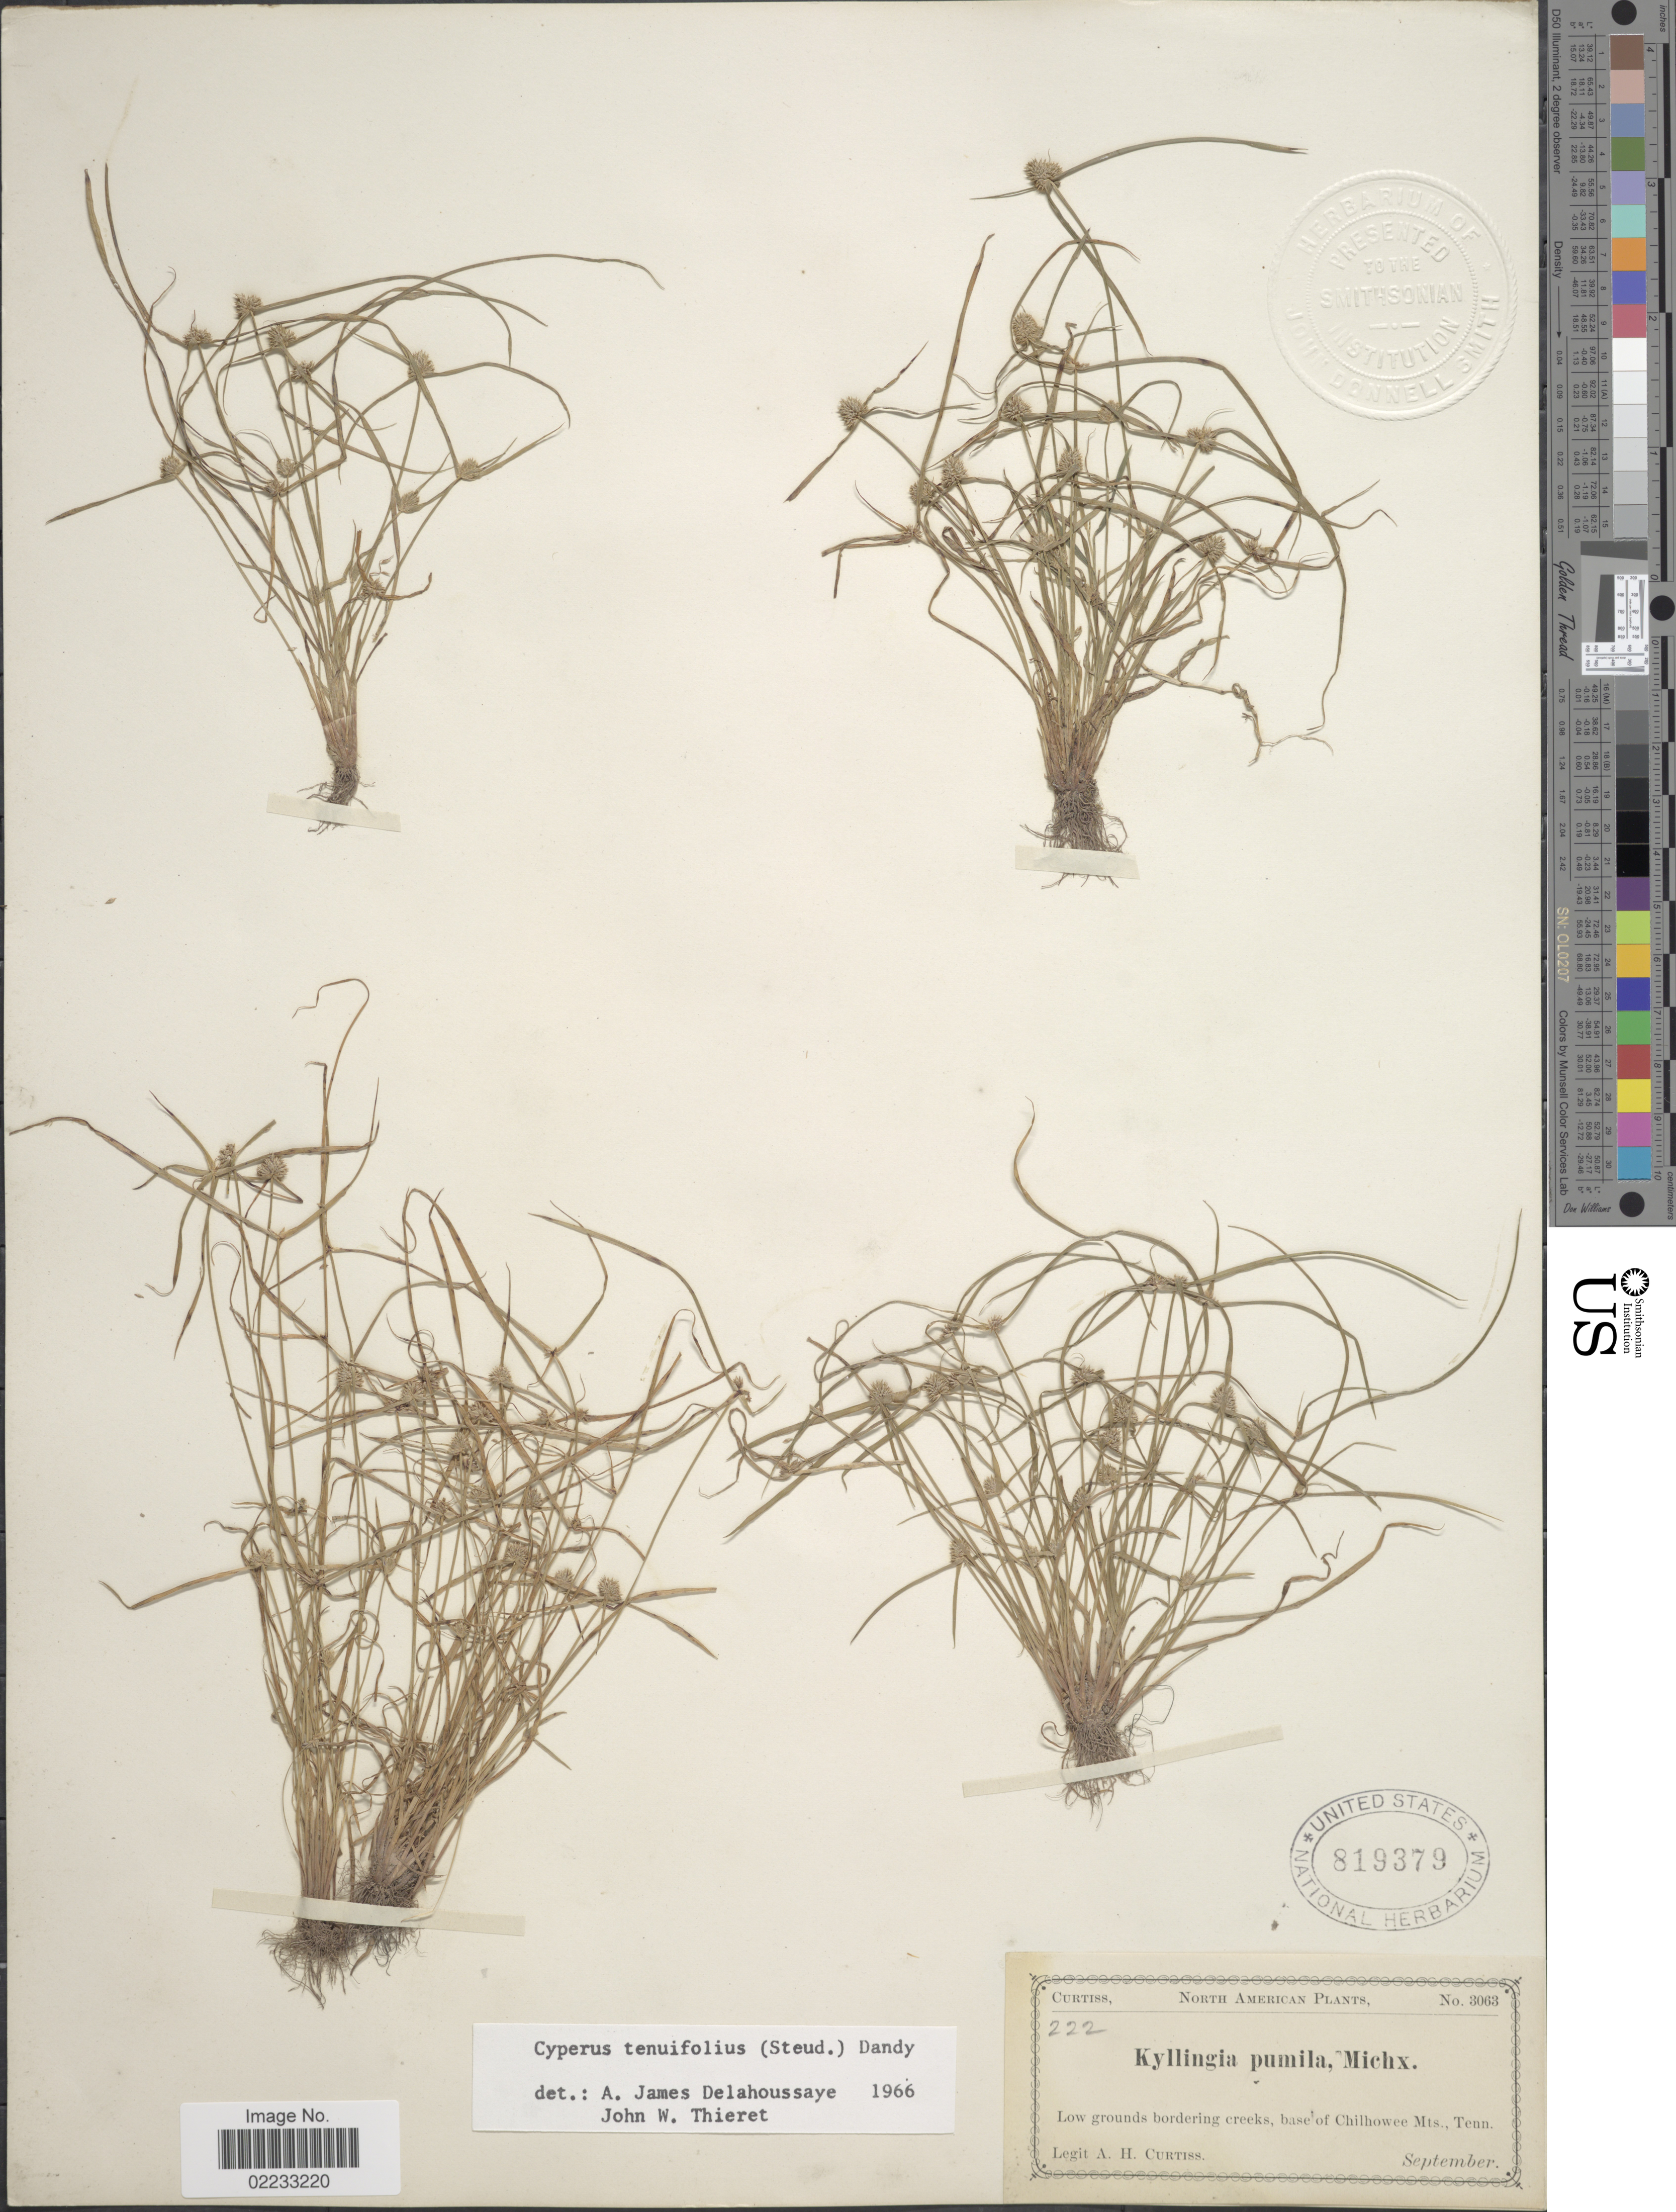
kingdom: Plantae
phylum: Tracheophyta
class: Liliopsida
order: Poales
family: Cyperaceae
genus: Cyperus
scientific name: Cyperus hortensis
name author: (Salzm. ex Steud.) Dorr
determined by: Strong, Mark T., (BOT), Smithsonian Institution - National Museum of Natural History (UNITED STATES)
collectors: A. H. Curtiss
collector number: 3063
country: United States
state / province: Tennessee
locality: Low grounds bordering creeks, base of Chilhowee Mts.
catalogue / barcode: US 819379